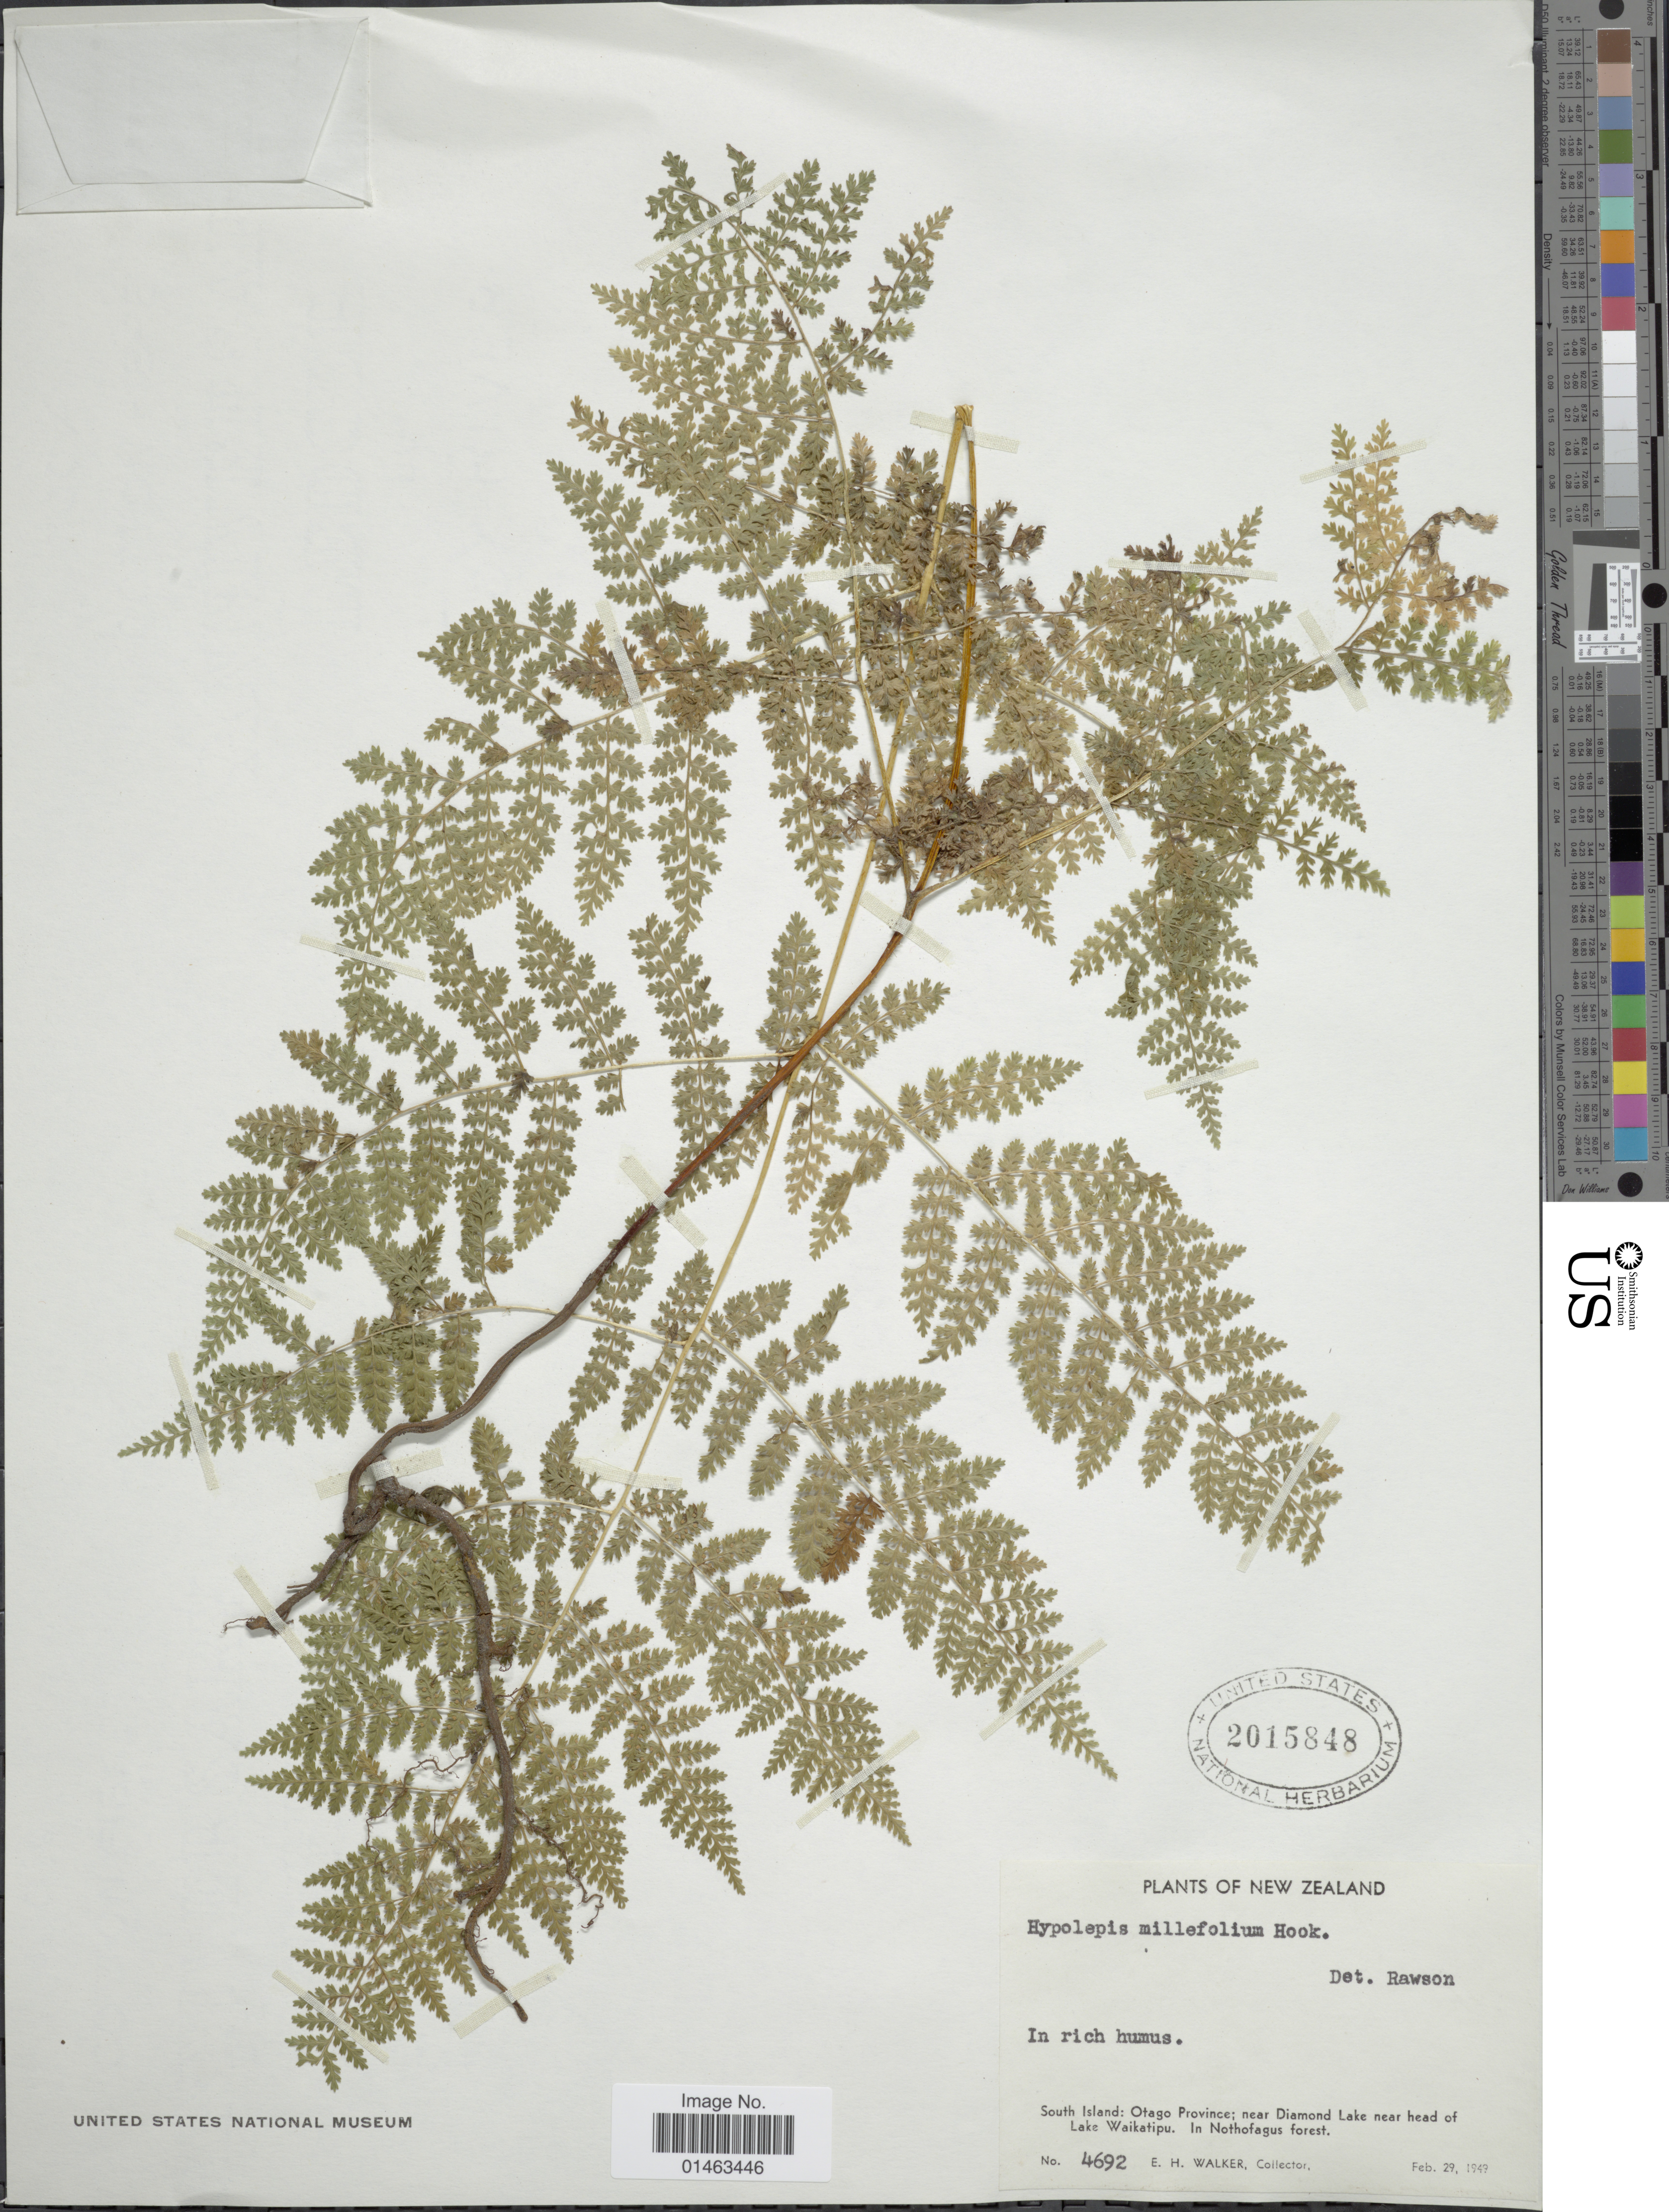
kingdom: Plantae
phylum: Tracheophyta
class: Polypodiopsida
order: Polypodiales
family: Dennstaedtiaceae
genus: Hypolepis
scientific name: Hypolepis millefolium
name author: Hook.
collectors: E. H. Walker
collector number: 4692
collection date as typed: Transcribed d/m/y: 29/2/1949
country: New Zealand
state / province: Otago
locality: South Island: Otago Province; near Diamond Lake near head of Lake Waikatipu. In Nothofagus Forest.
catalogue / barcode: US 2015848